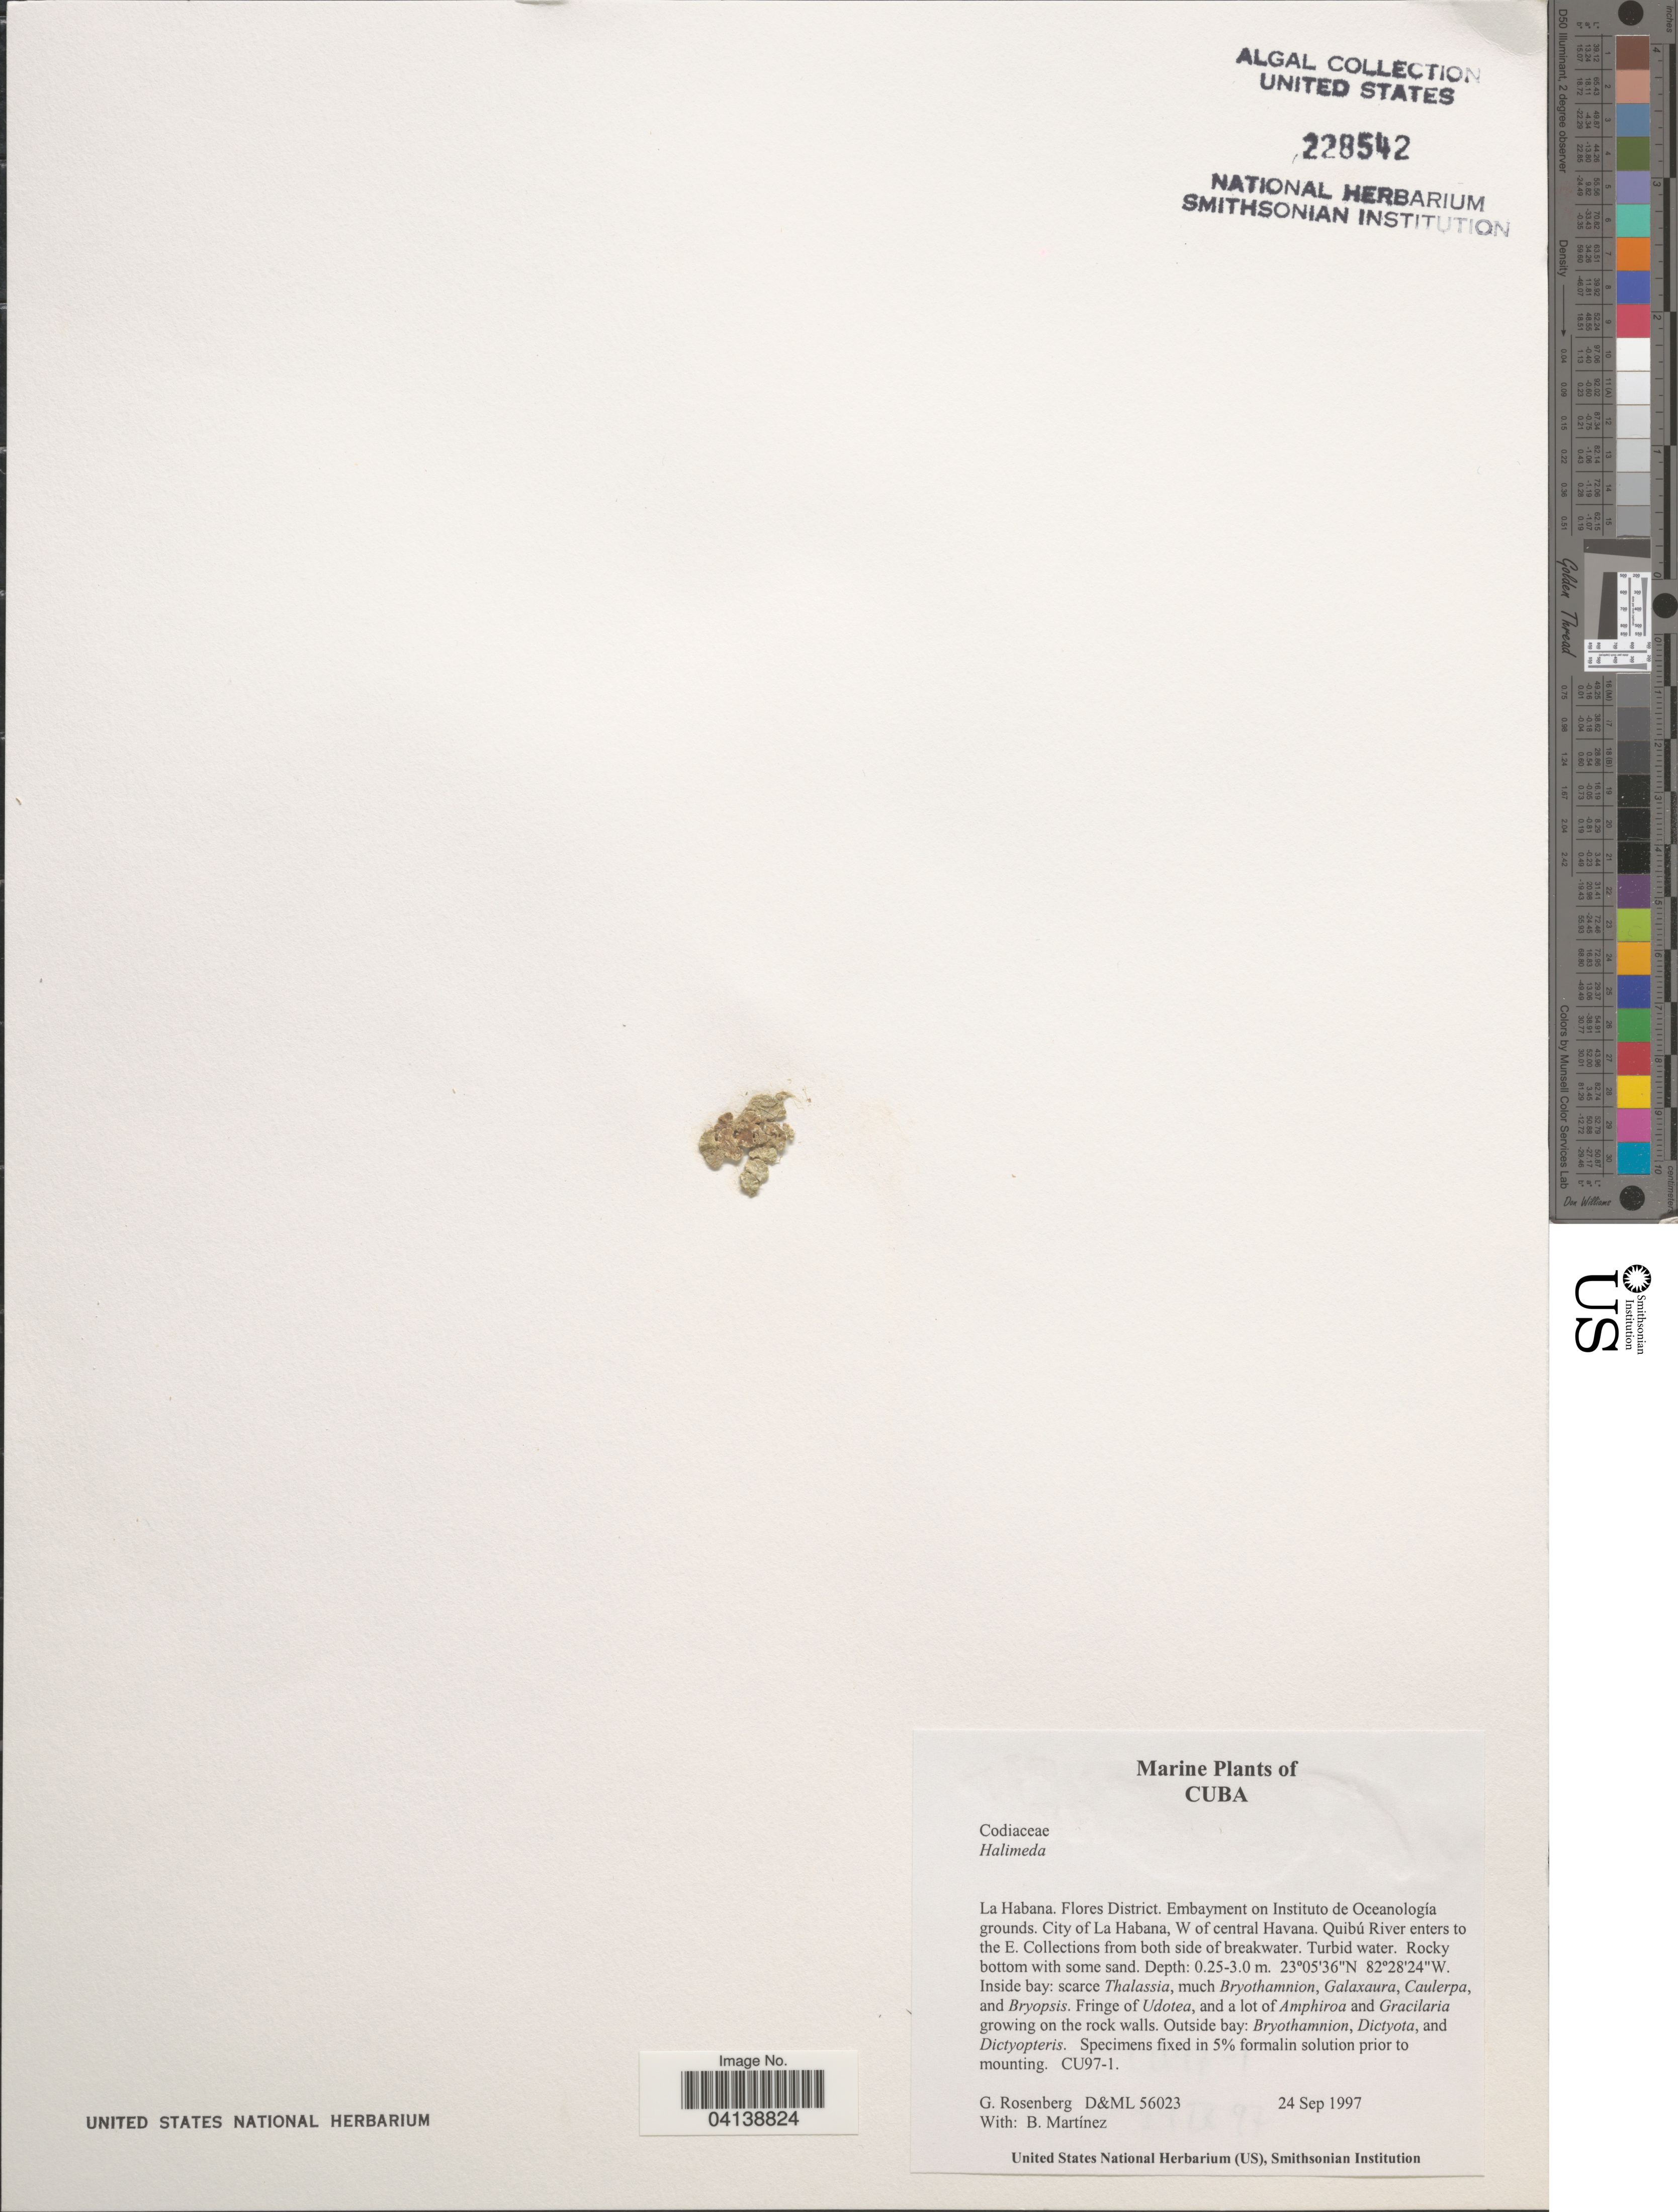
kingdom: Plantae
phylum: Chlorophyta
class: Ulvophyceae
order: Bryopsidales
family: Halimedaceae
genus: Halimeda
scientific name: Halimeda sp.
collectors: G. Rosenberg & B. Martinez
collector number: D&ML56023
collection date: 1997-09-24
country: Cuba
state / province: La Habana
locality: Flores District. Embayment on Instituto de Oceanología grounds. City of La Habana, W of central Havana. Quibú River enters to the E.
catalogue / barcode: US 228542